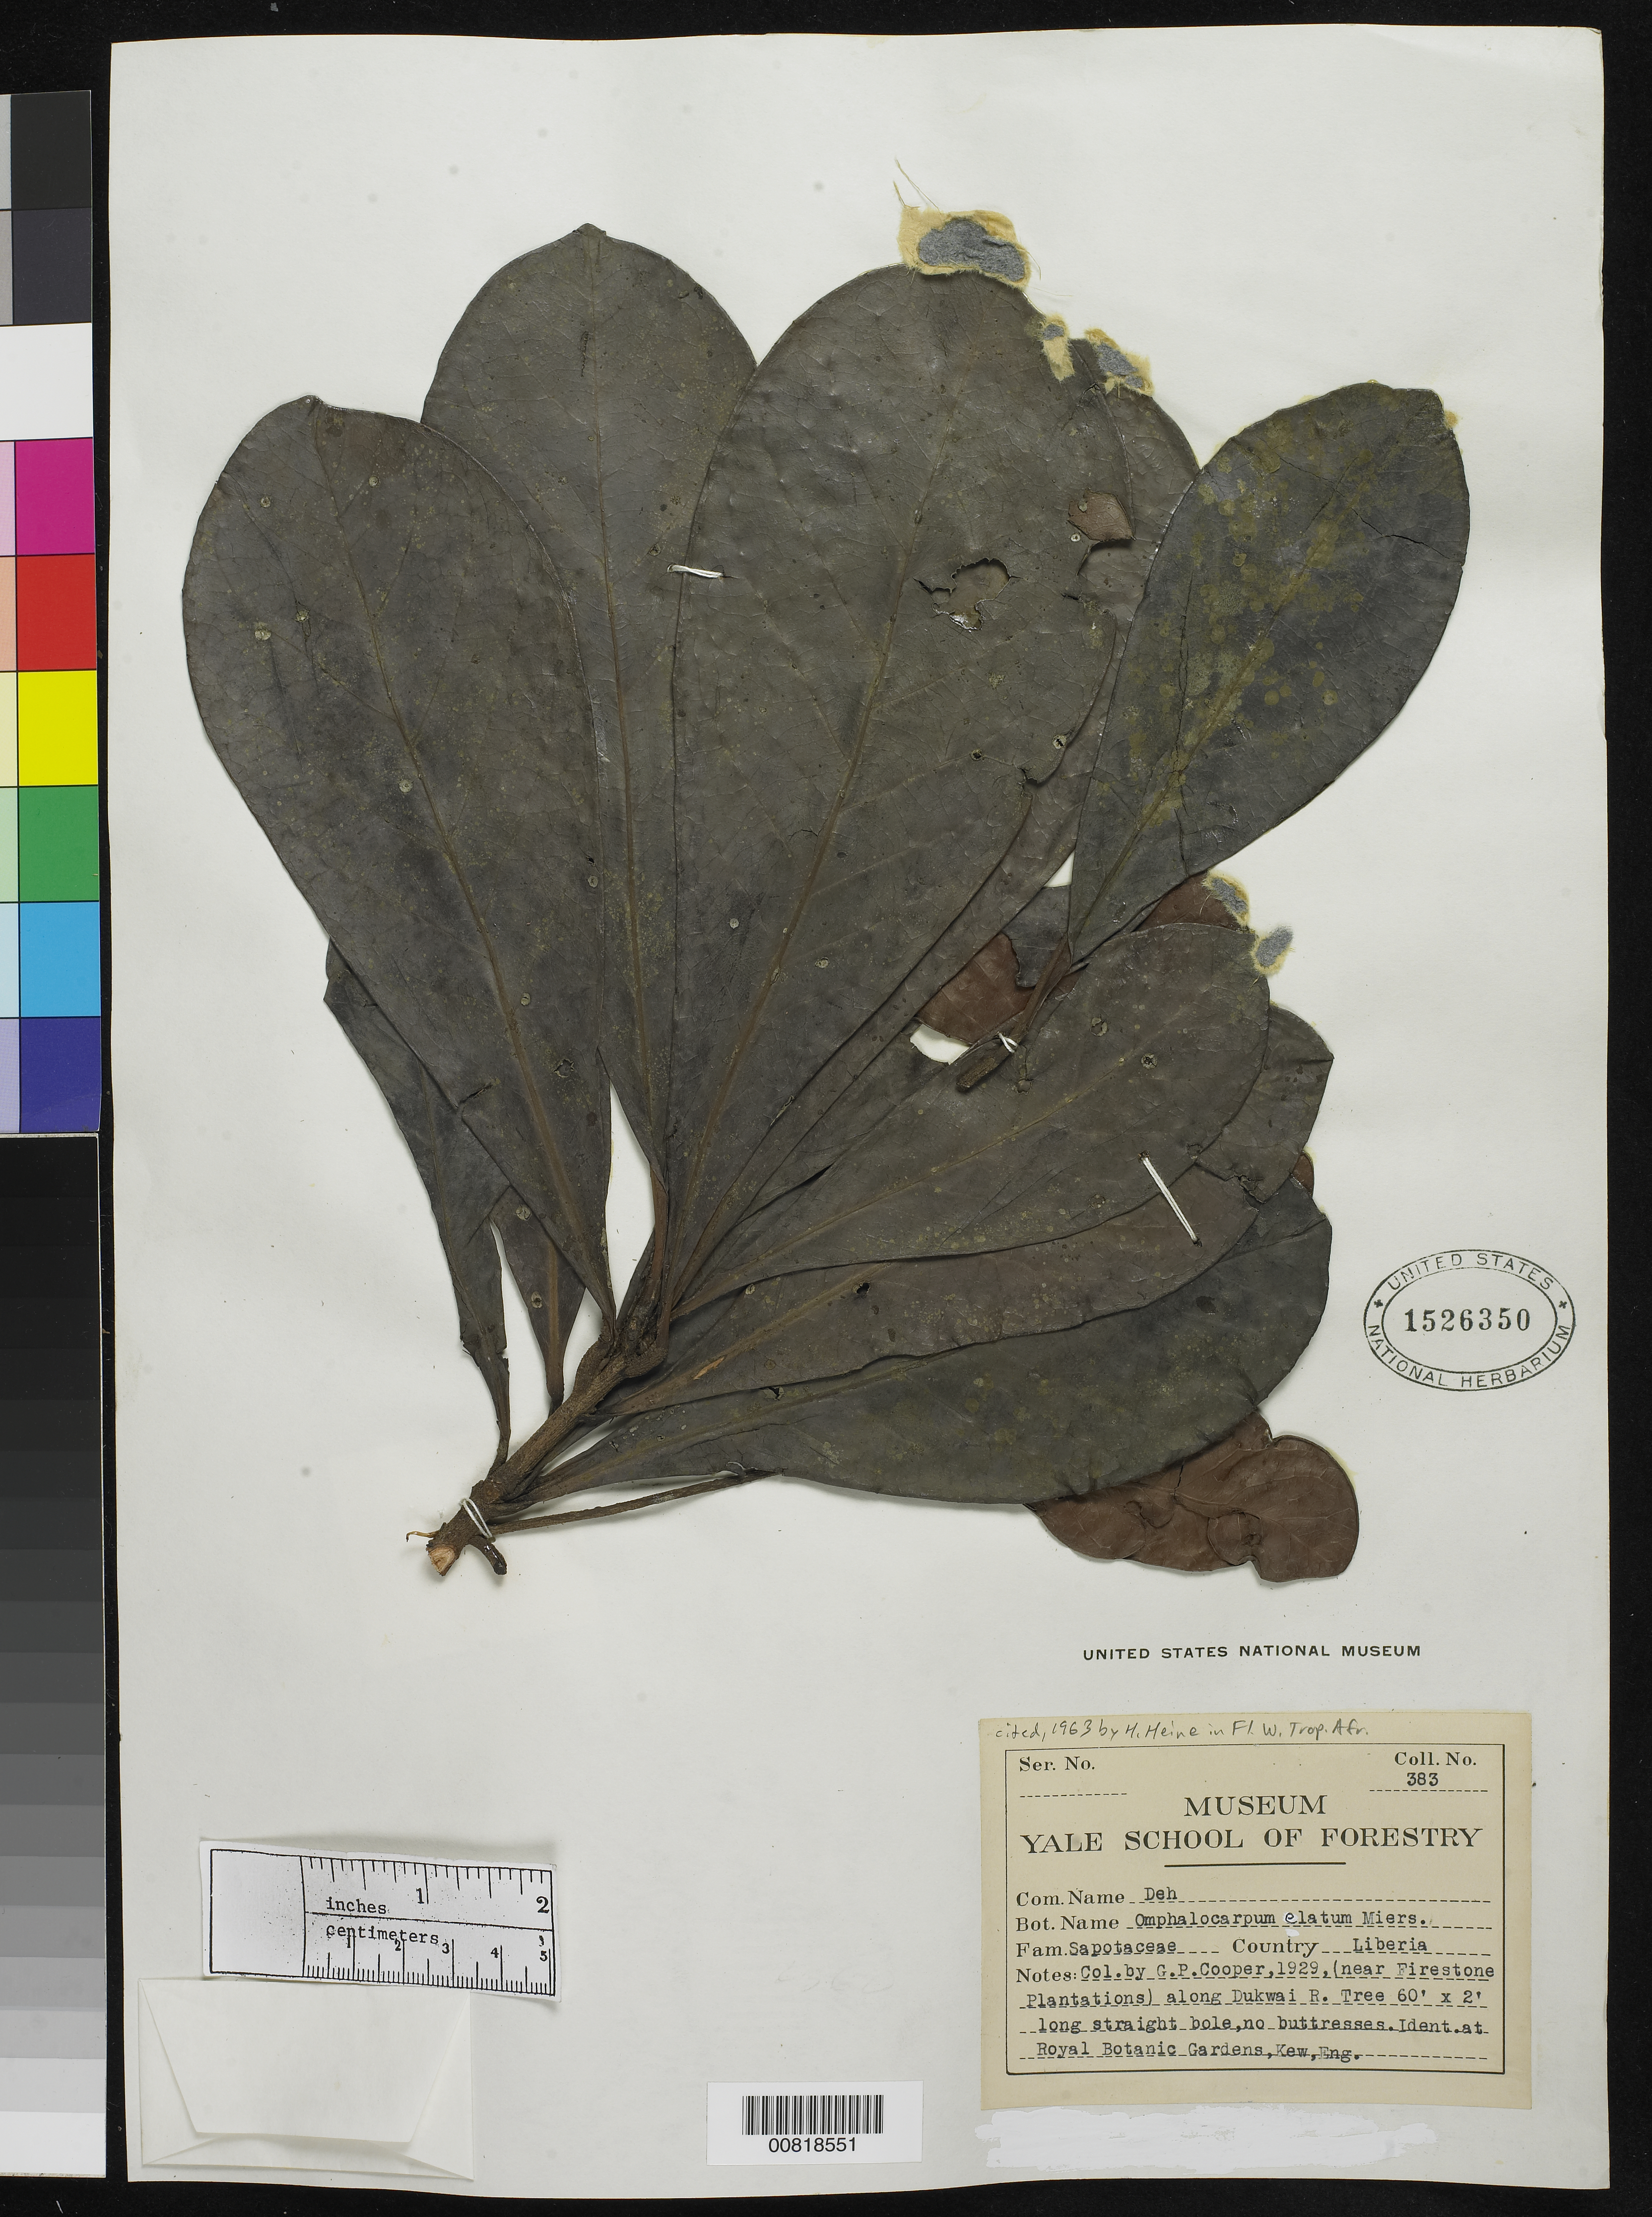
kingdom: Plantae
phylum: Tracheophyta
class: Magnoliopsida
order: Ericales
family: Sapotaceae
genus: Omphalocarpum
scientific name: Omphalocarpum elatum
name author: Miers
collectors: G. Cooper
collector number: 383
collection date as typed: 1929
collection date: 1929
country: Liberia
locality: (near Firestone Plantations) along Dukwai River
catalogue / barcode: US 1526350